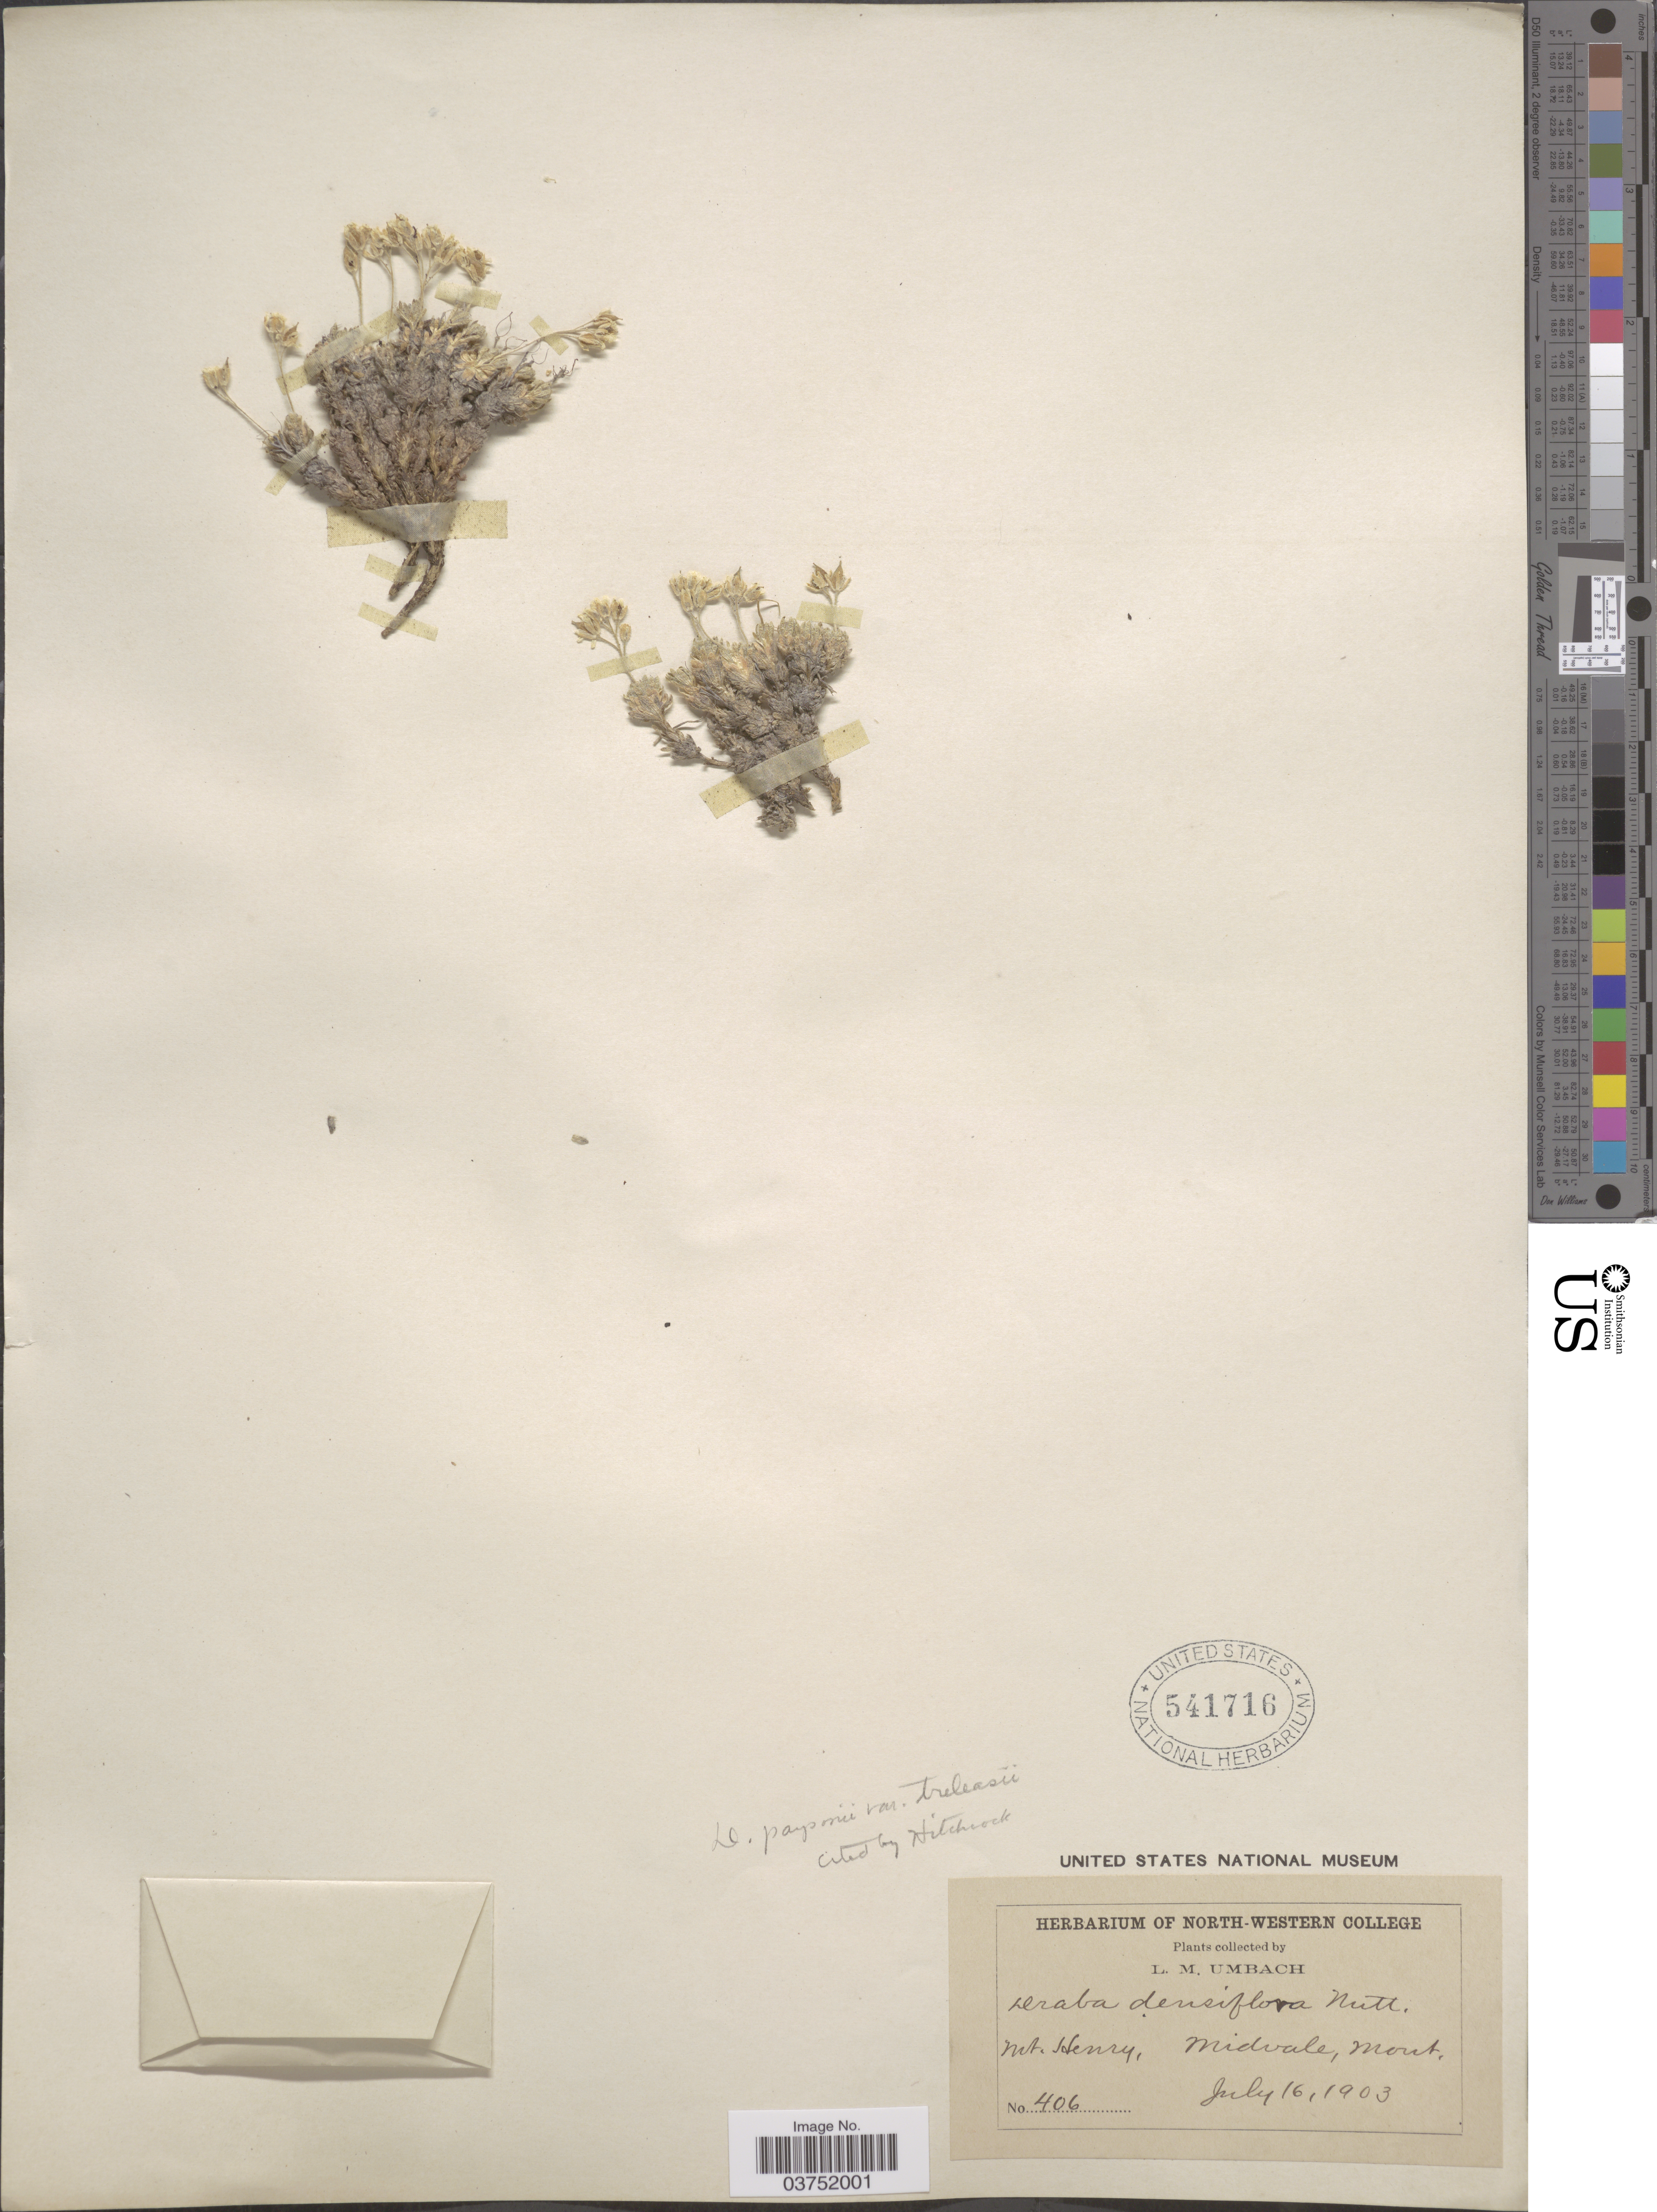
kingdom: Plantae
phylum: Tracheophyta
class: Magnoliopsida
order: Brassicales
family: Brassicaceae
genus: Draba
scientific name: Draba novolympica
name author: Payson & H. St. John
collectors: L. M. Umbach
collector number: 406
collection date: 1903-07-16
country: United States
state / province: Montana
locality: Mt. Henry, Midvale.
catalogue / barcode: US 541716